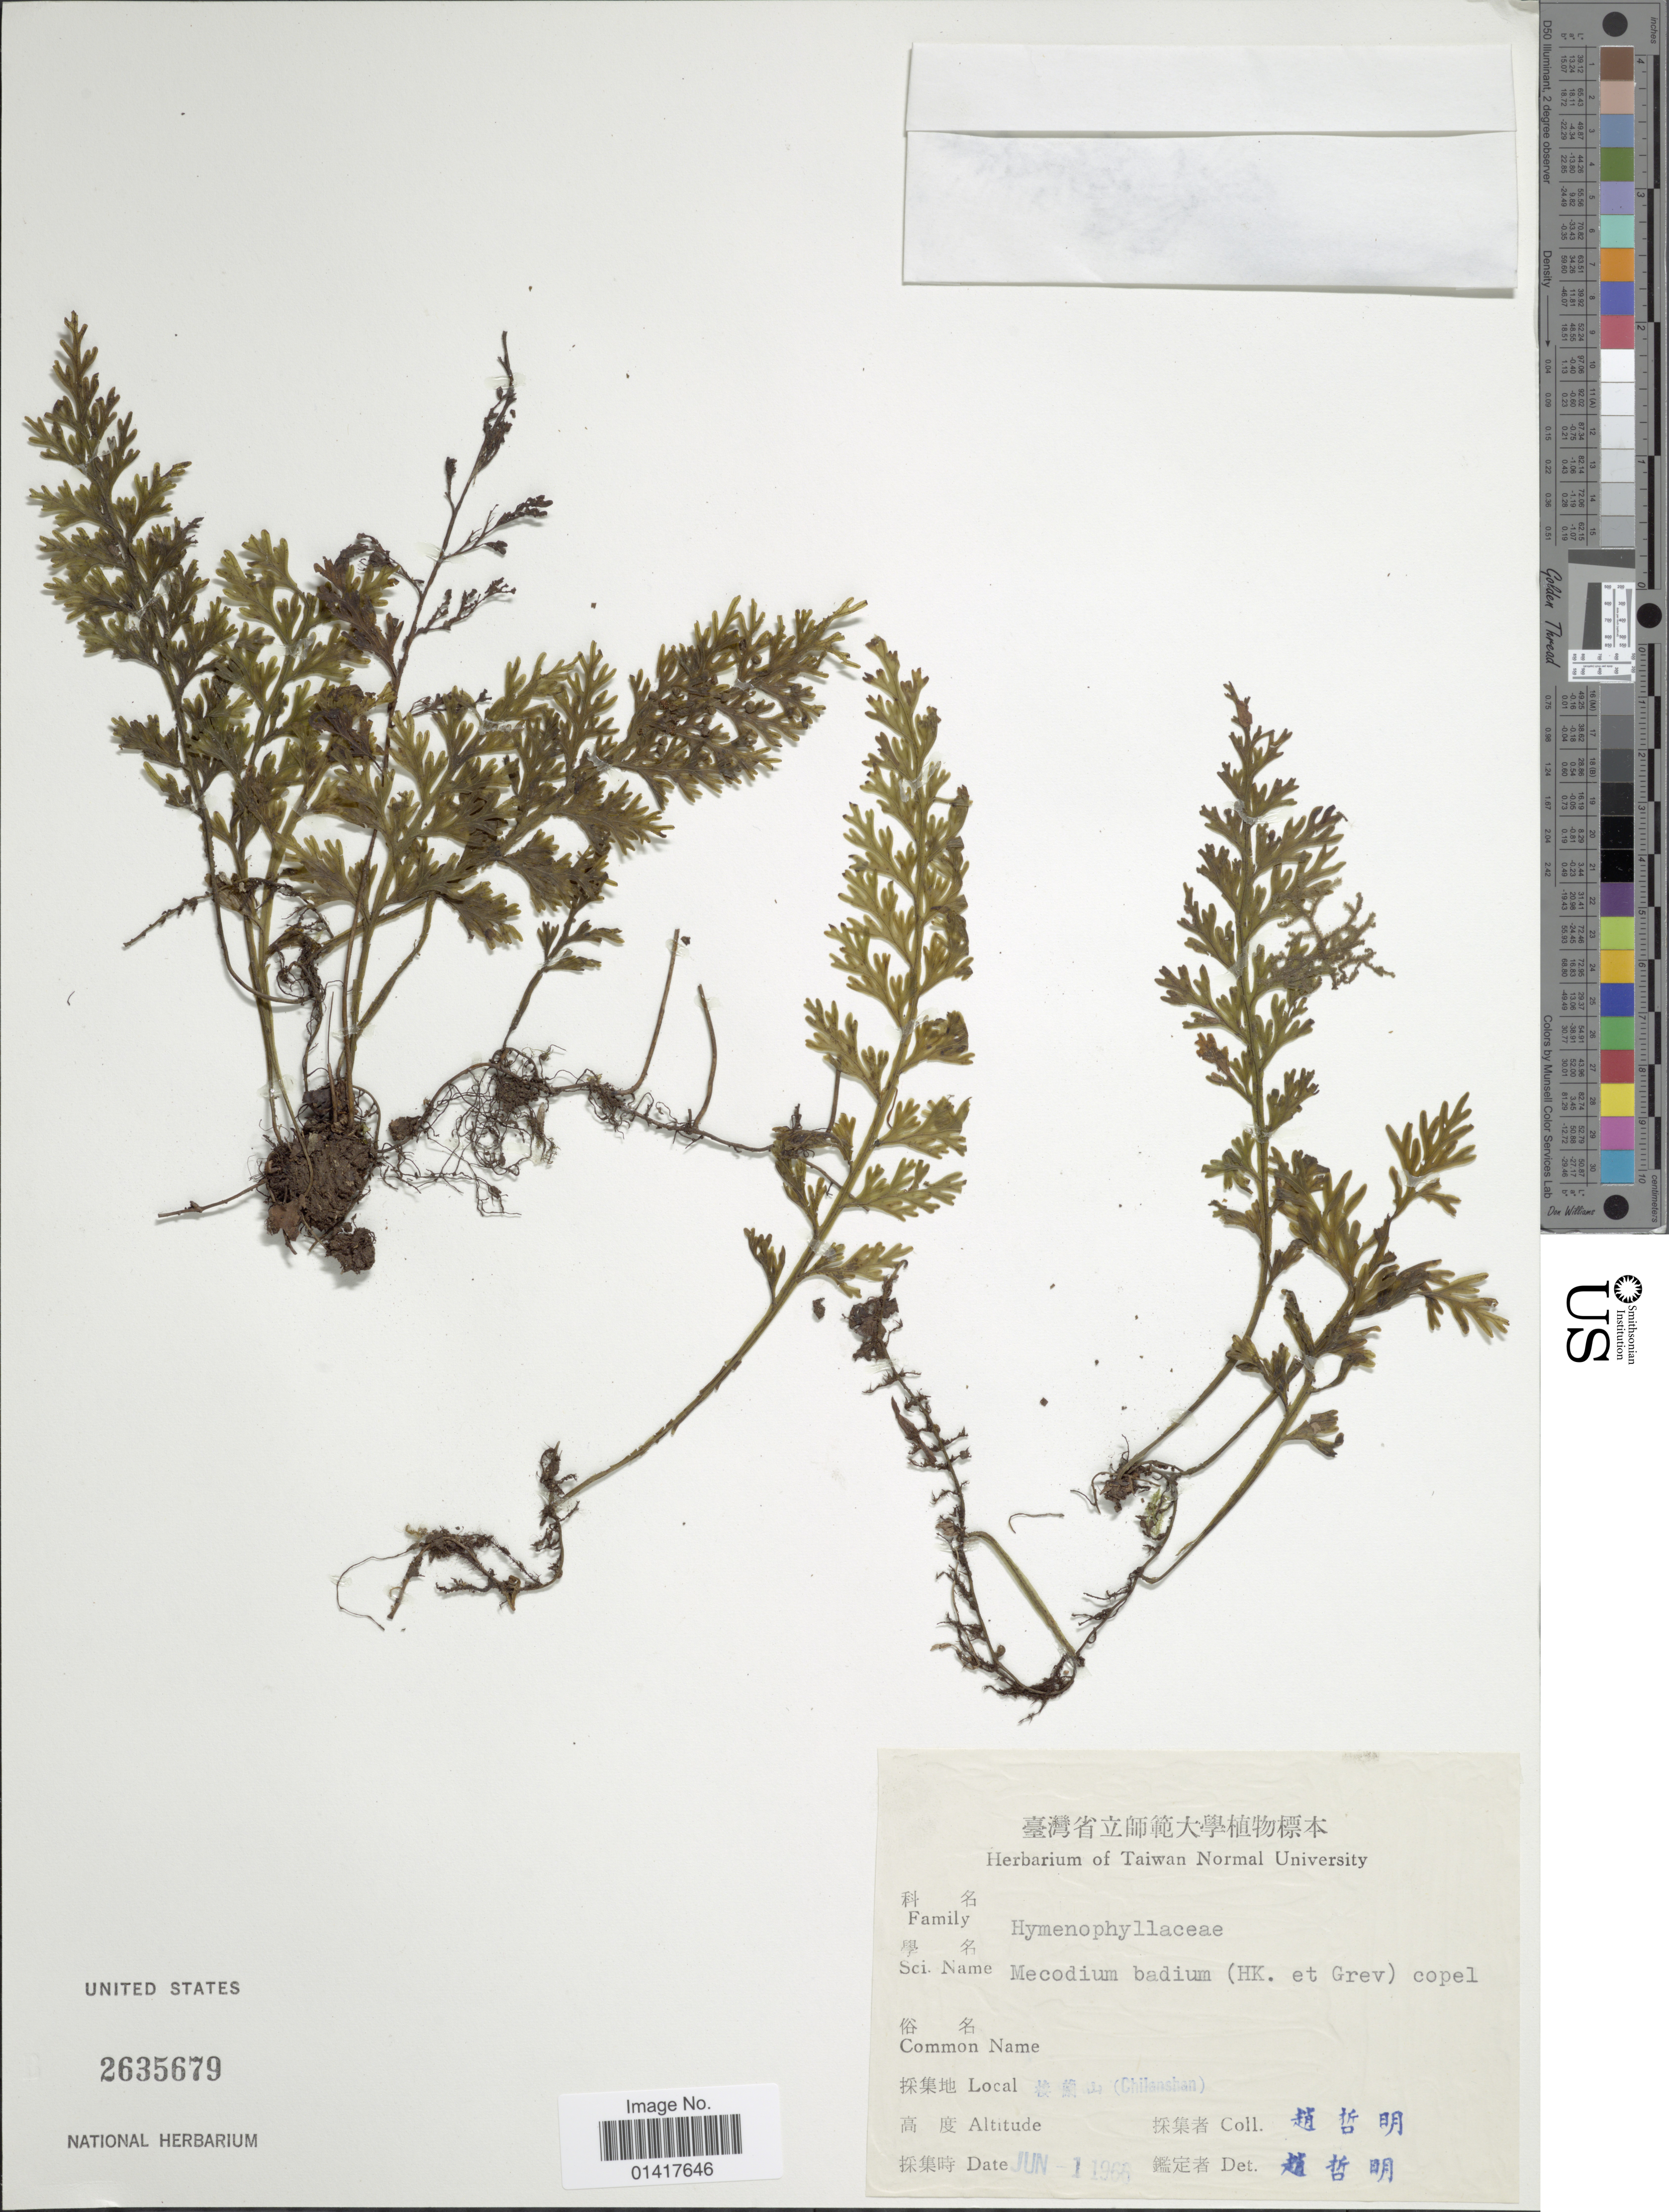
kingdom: Plantae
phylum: Tracheophyta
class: Polypodiopsida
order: Hymenophyllales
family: Hymenophyllaceae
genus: Hymenophyllum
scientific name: Hymenophyllum badium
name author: Hook. & Grev.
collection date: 1966-06-01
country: Taiwan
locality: X (Chilanshan).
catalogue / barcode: US 2635679